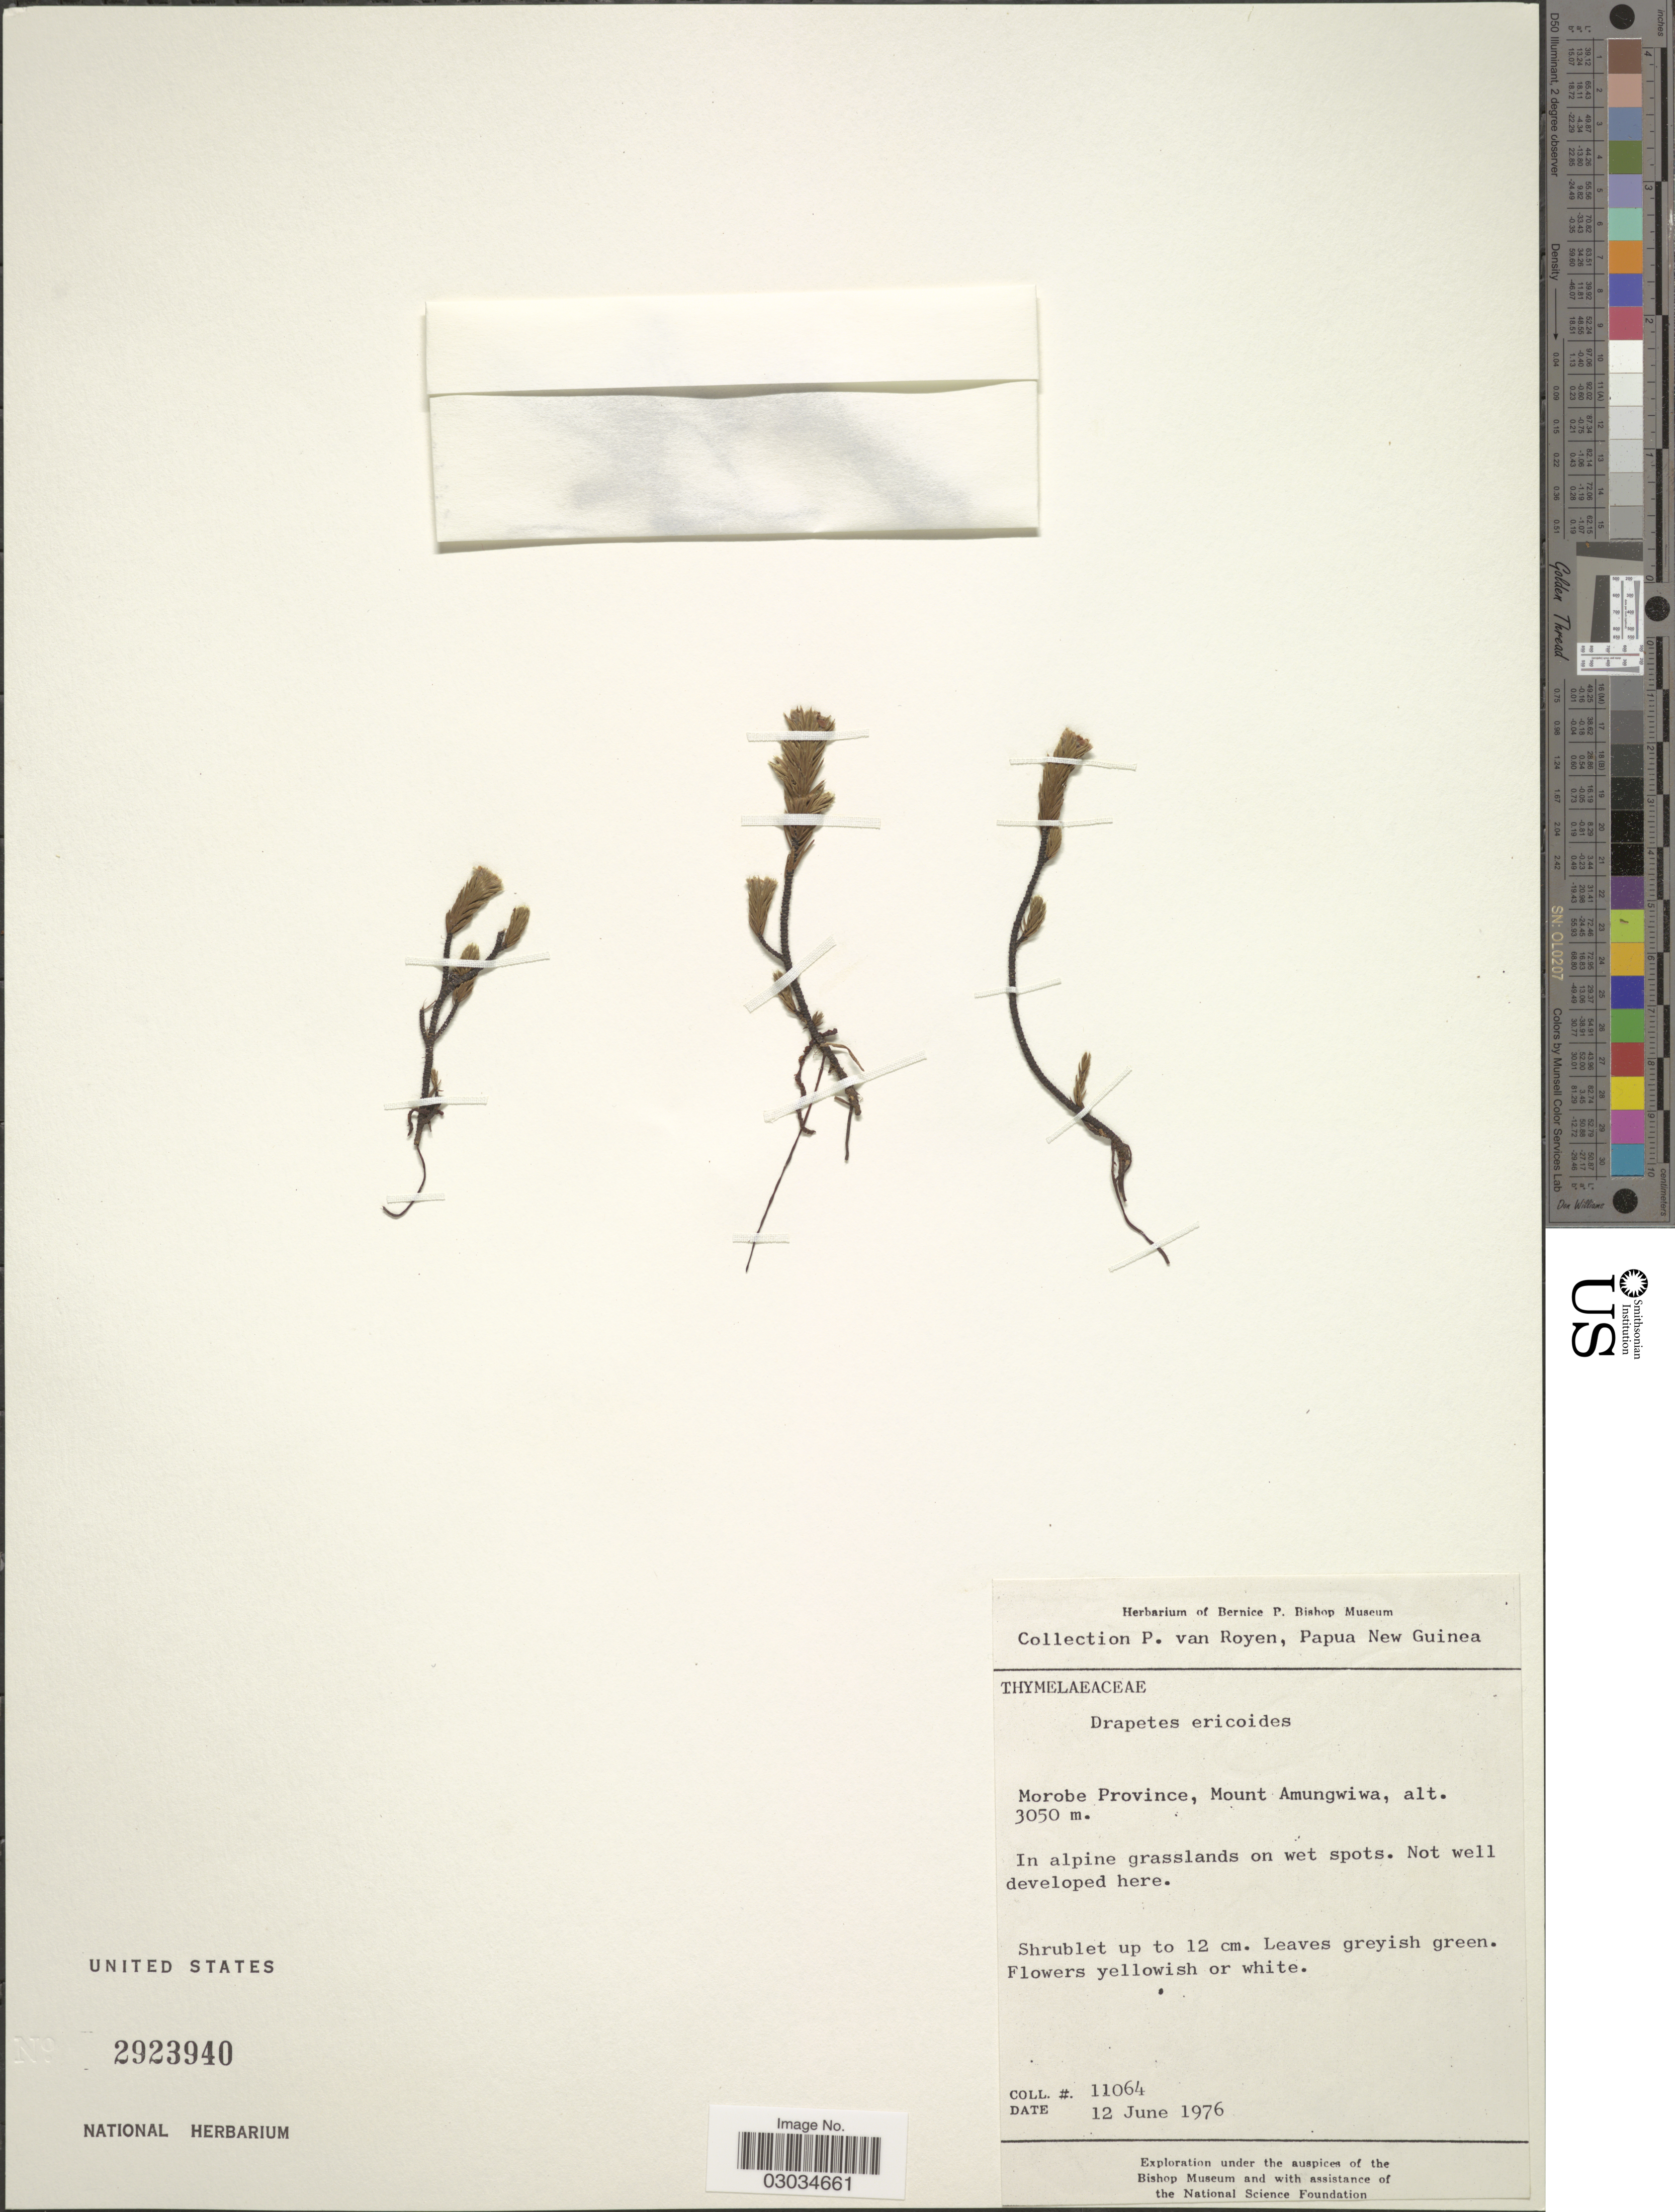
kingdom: Plantae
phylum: Tracheophyta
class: Magnoliopsida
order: Malvales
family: Thymelaeaceae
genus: Kelleria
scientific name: Kelleria ericoides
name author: (Hook. f.) Berggr.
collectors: P. van Royan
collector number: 11064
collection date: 1976-06-12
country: Papua New Guinea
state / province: Morobe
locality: Mount Amungwiwa.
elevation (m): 3050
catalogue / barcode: US 2923940